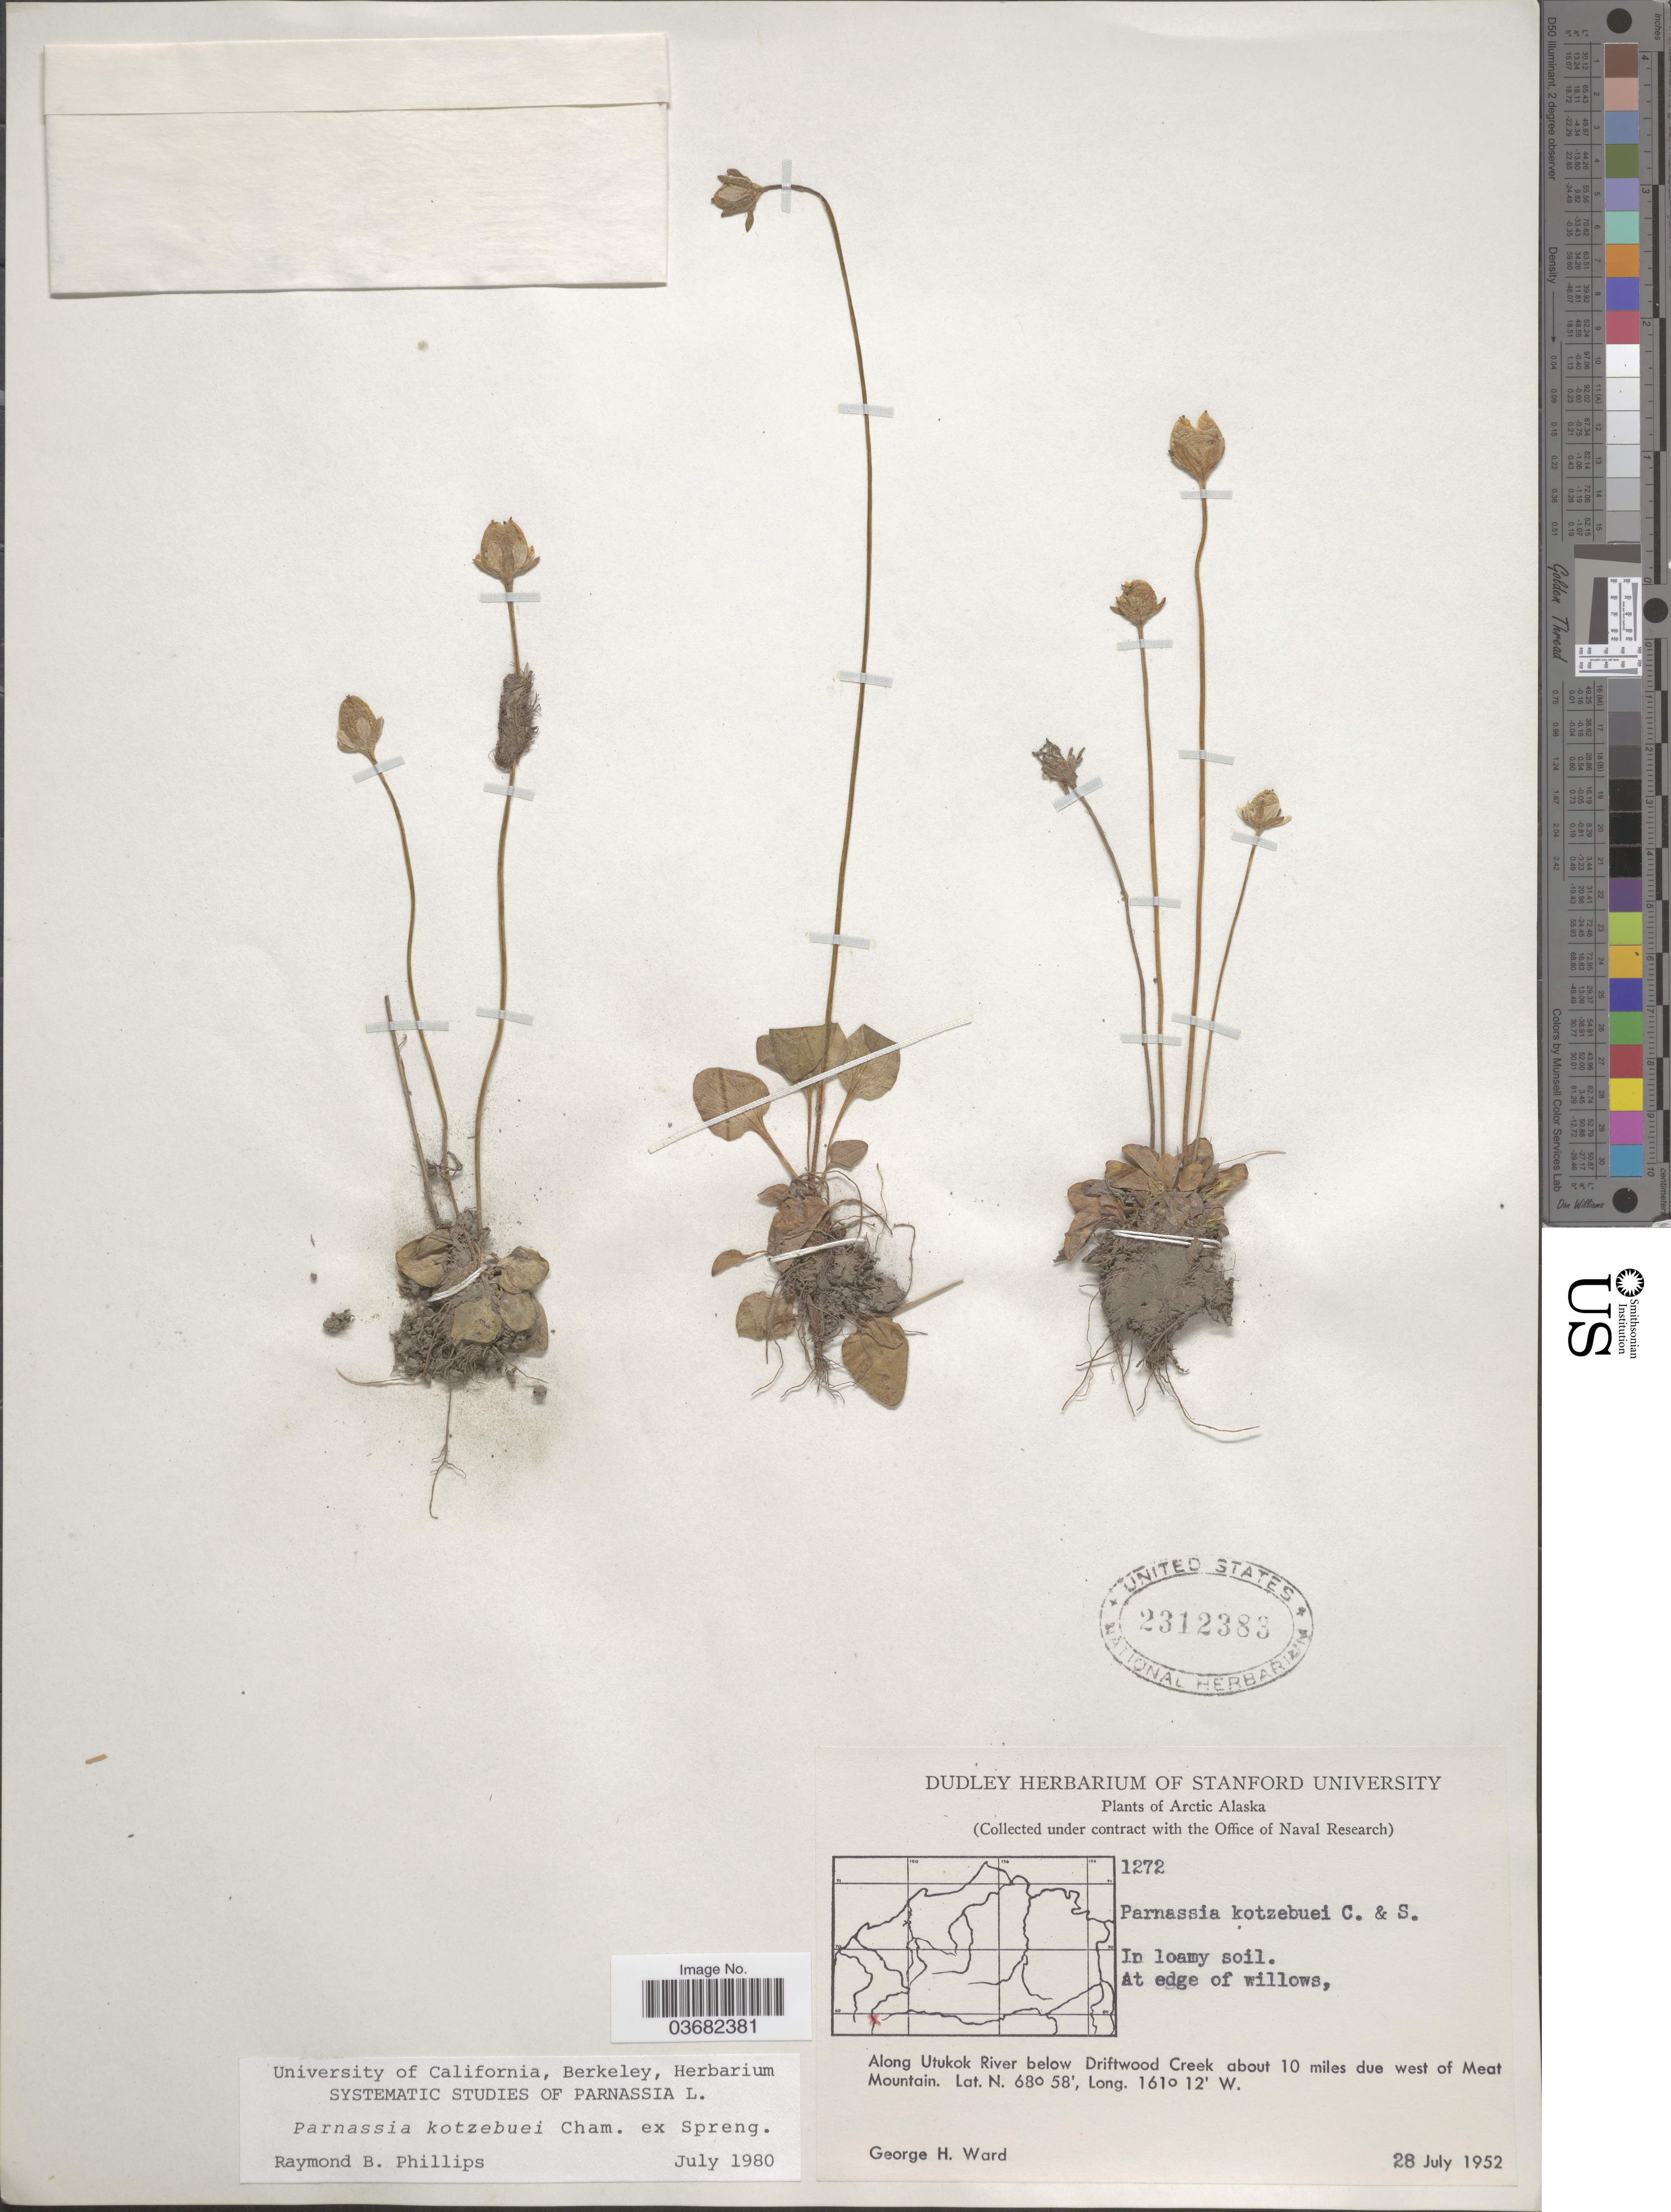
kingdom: Plantae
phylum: Tracheophyta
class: Magnoliopsida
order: Celastrales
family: Parnassiaceae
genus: Parnassia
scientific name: Parnassia kotzebuei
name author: Cham. ex Spreng.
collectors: G. H. Ward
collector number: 1272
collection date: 1952-07-28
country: United States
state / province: Alaska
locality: Arctic Alaska. At edge of willows, Along Utukok River below Driftwood Creek about 10 miles due west of Meat Mountain.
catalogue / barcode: US 2312383